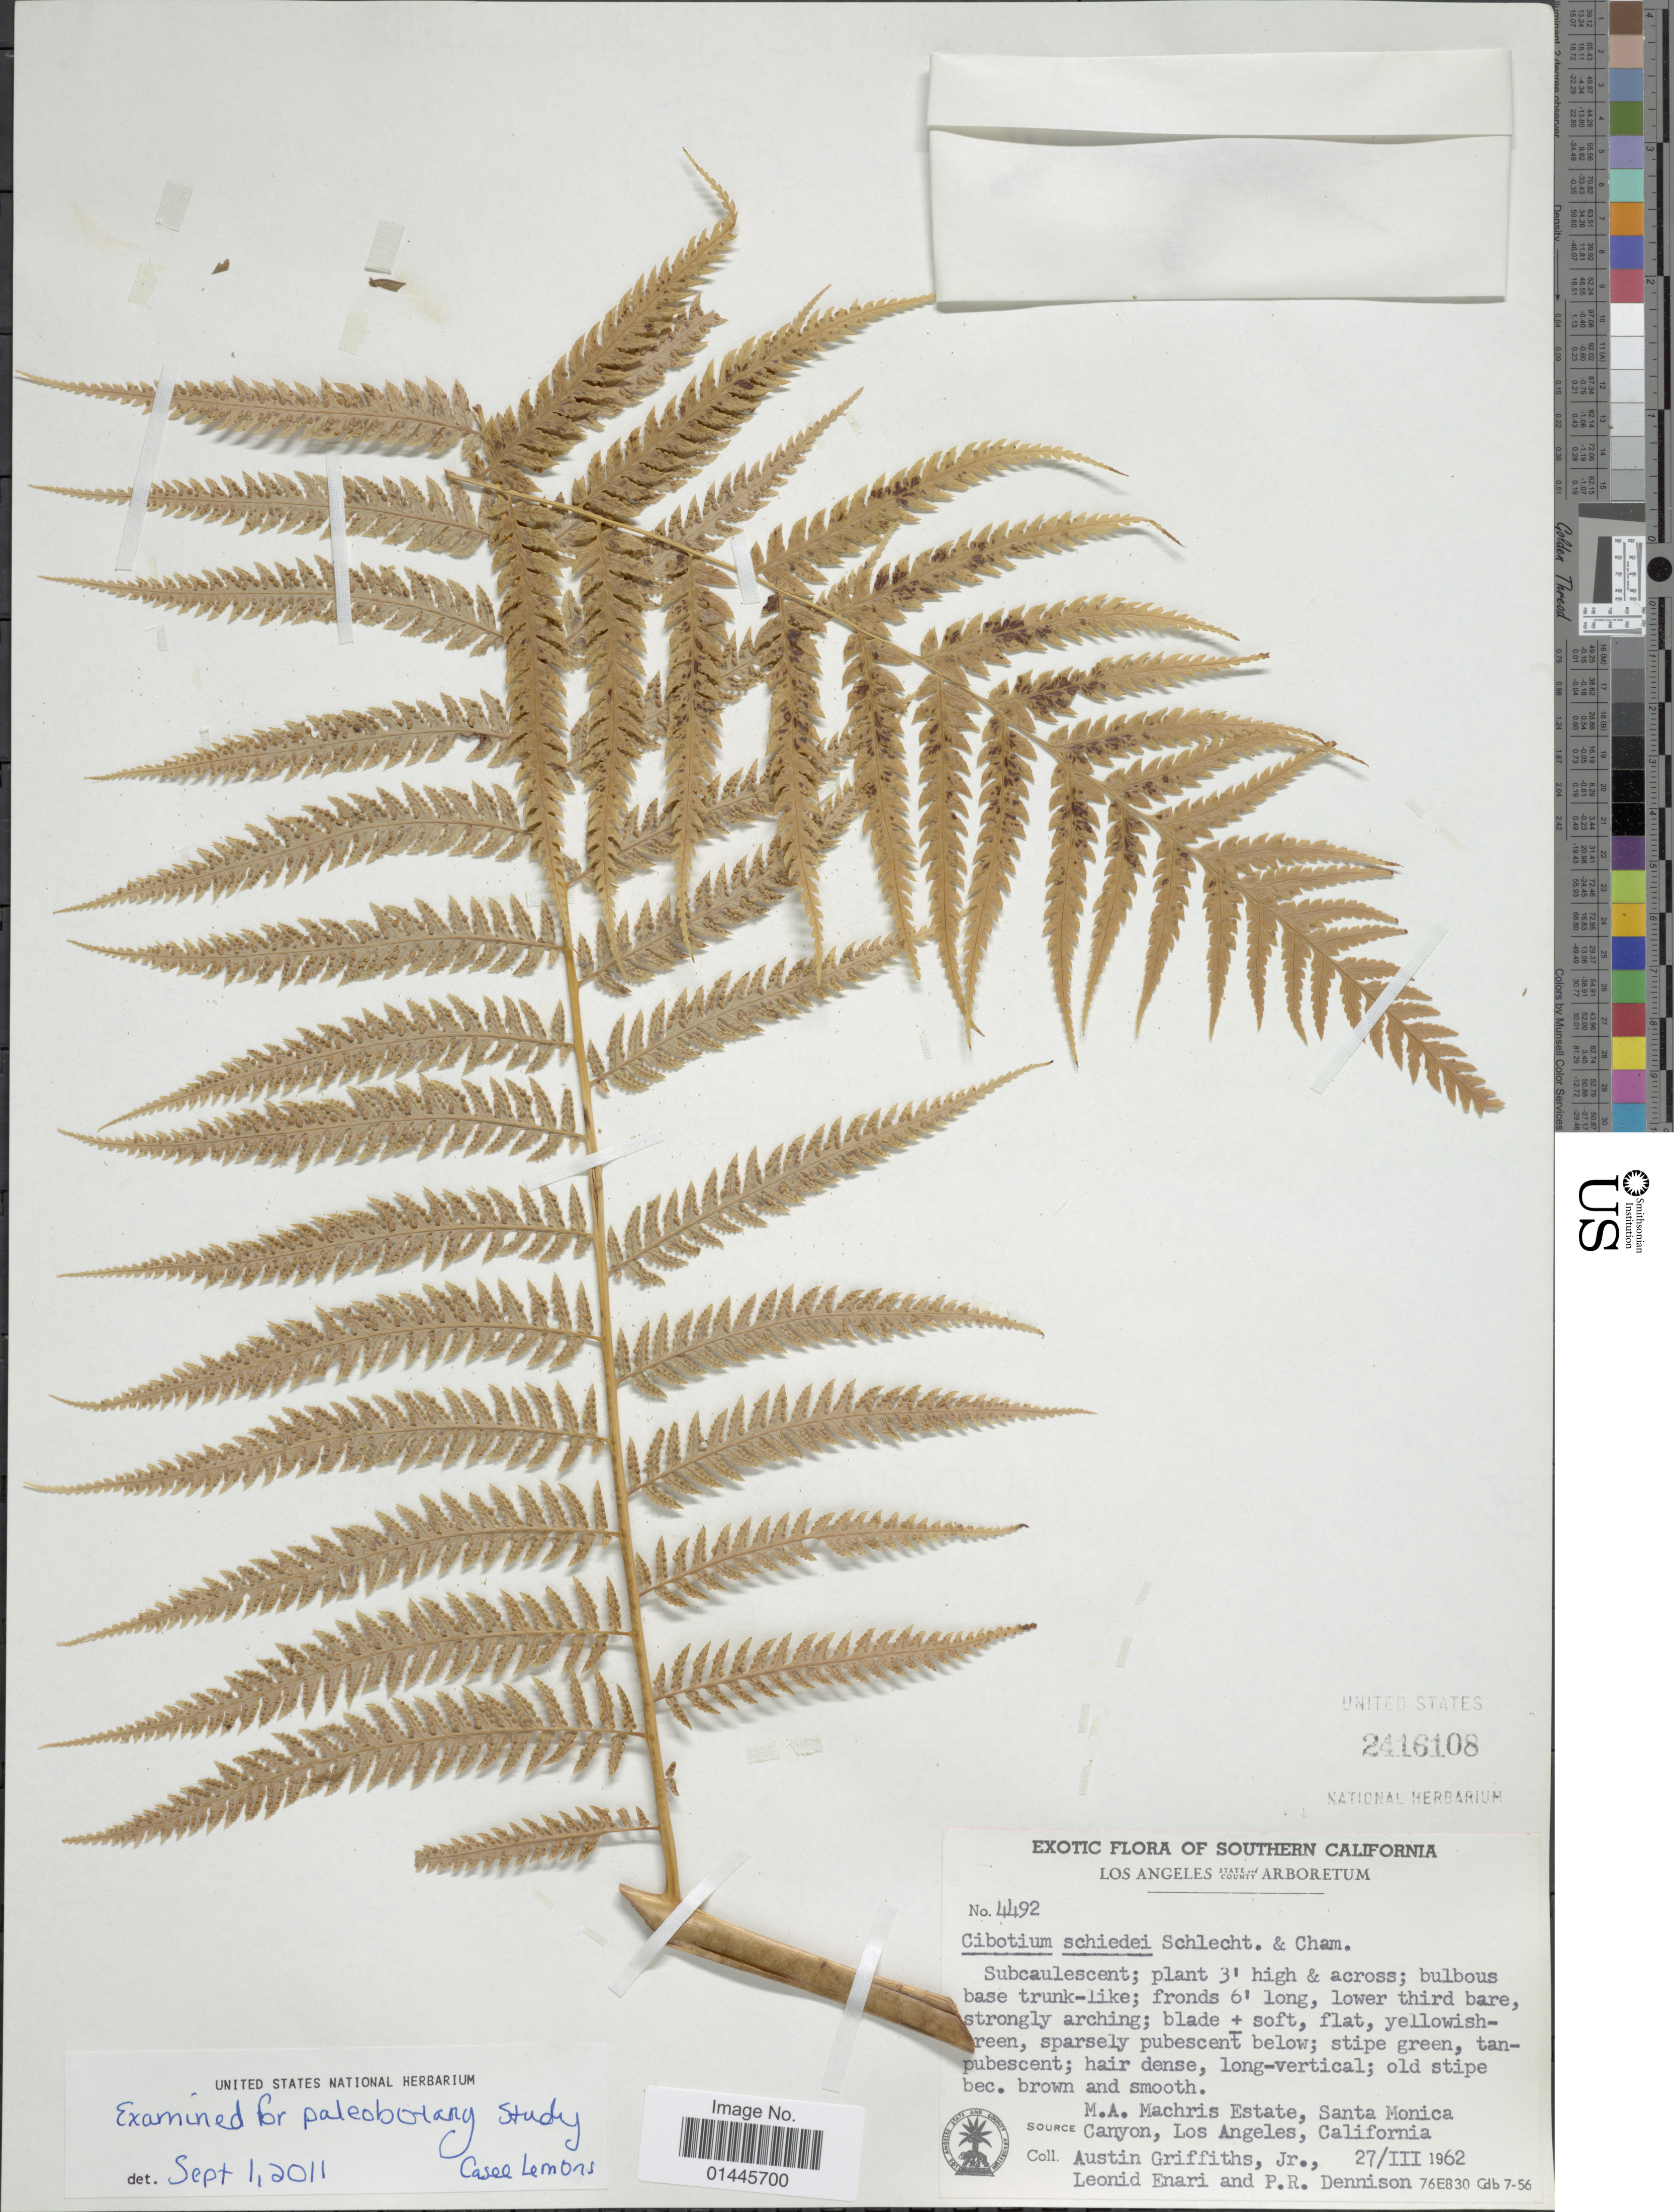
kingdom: Plantae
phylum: Tracheophyta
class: Polypodiopsida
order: Cyatheales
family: Cibotiaceae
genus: Cibotium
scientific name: Cibotium schiedei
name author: Schltdl. & Cham.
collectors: A. Griffiths, L. Enari & P. Dennison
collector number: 4492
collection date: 1962-03-27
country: United States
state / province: California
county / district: Los Angeles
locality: Southern California, M.A. Machris Estate, Santa Monica Canyon, Los Angeles.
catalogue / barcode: US 2416108